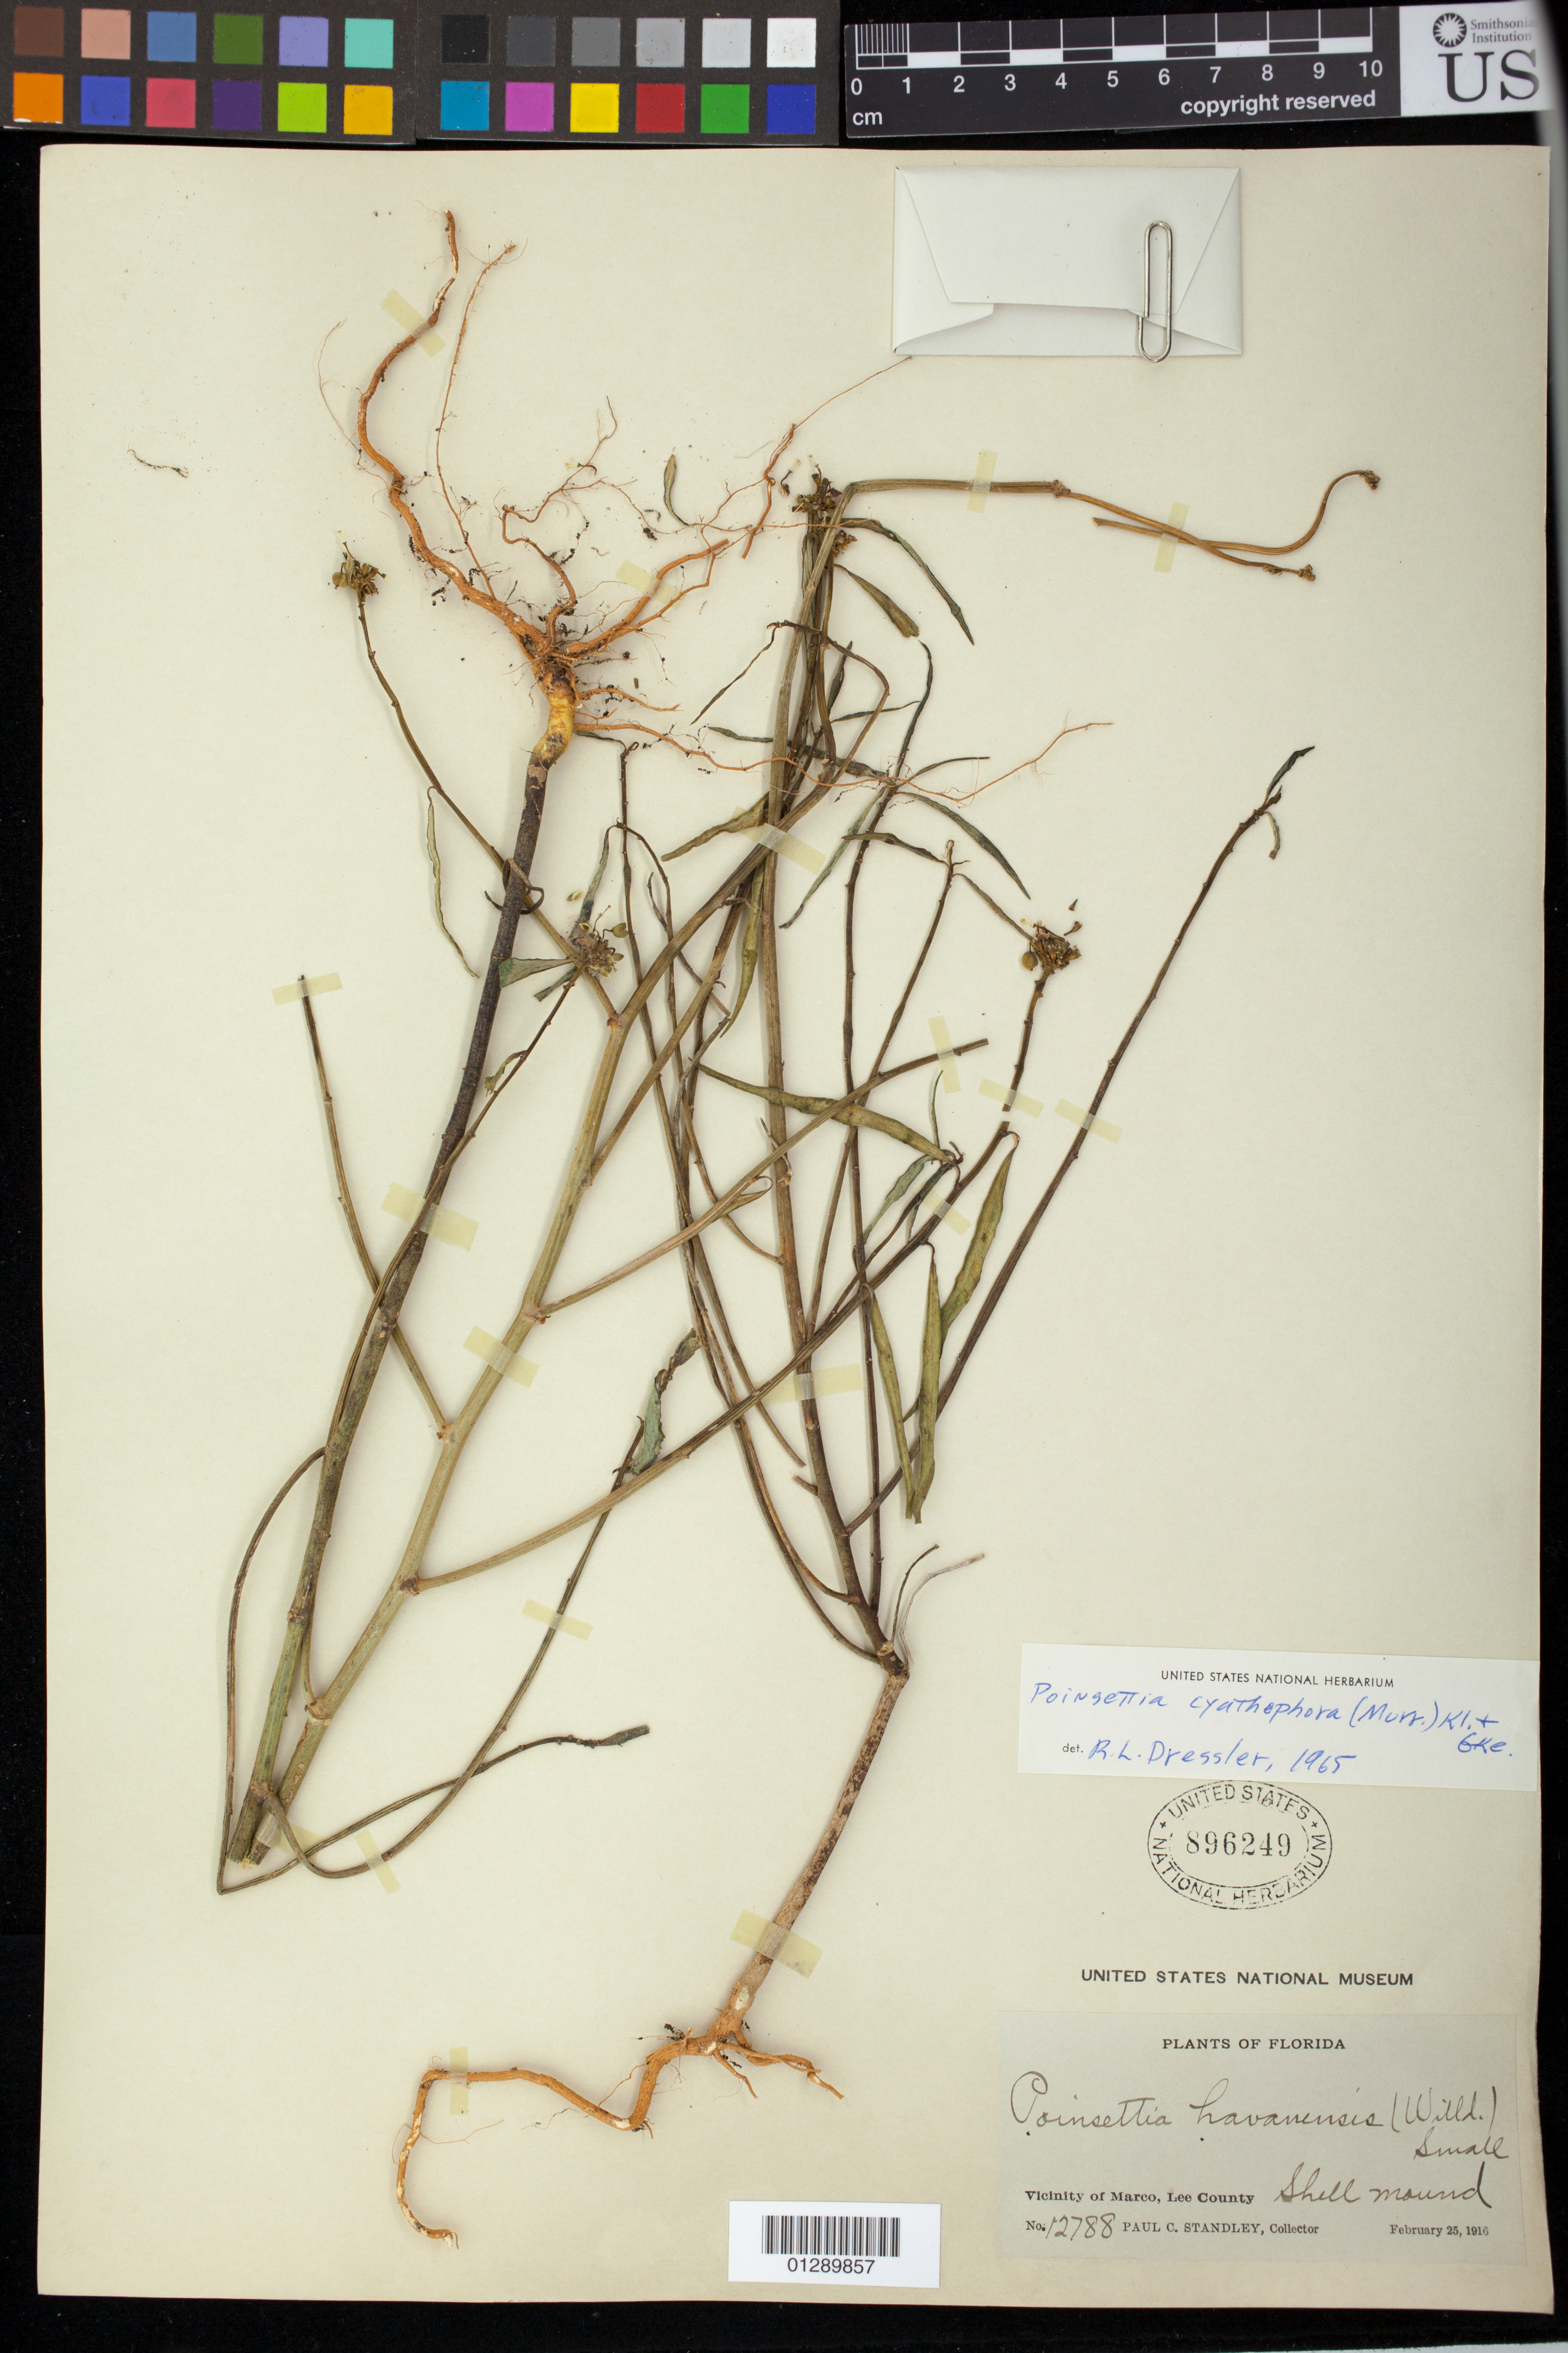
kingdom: Plantae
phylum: Tracheophyta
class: Magnoliopsida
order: Malpighiales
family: Euphorbiaceae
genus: Euphorbia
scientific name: Euphorbia heterophylla var. cyathophora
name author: (Murr.) Griseb.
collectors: P. C. Standley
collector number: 12788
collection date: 1916-02-25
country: United States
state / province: Florida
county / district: Lee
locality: Vicinity of Marco.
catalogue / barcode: US 896249